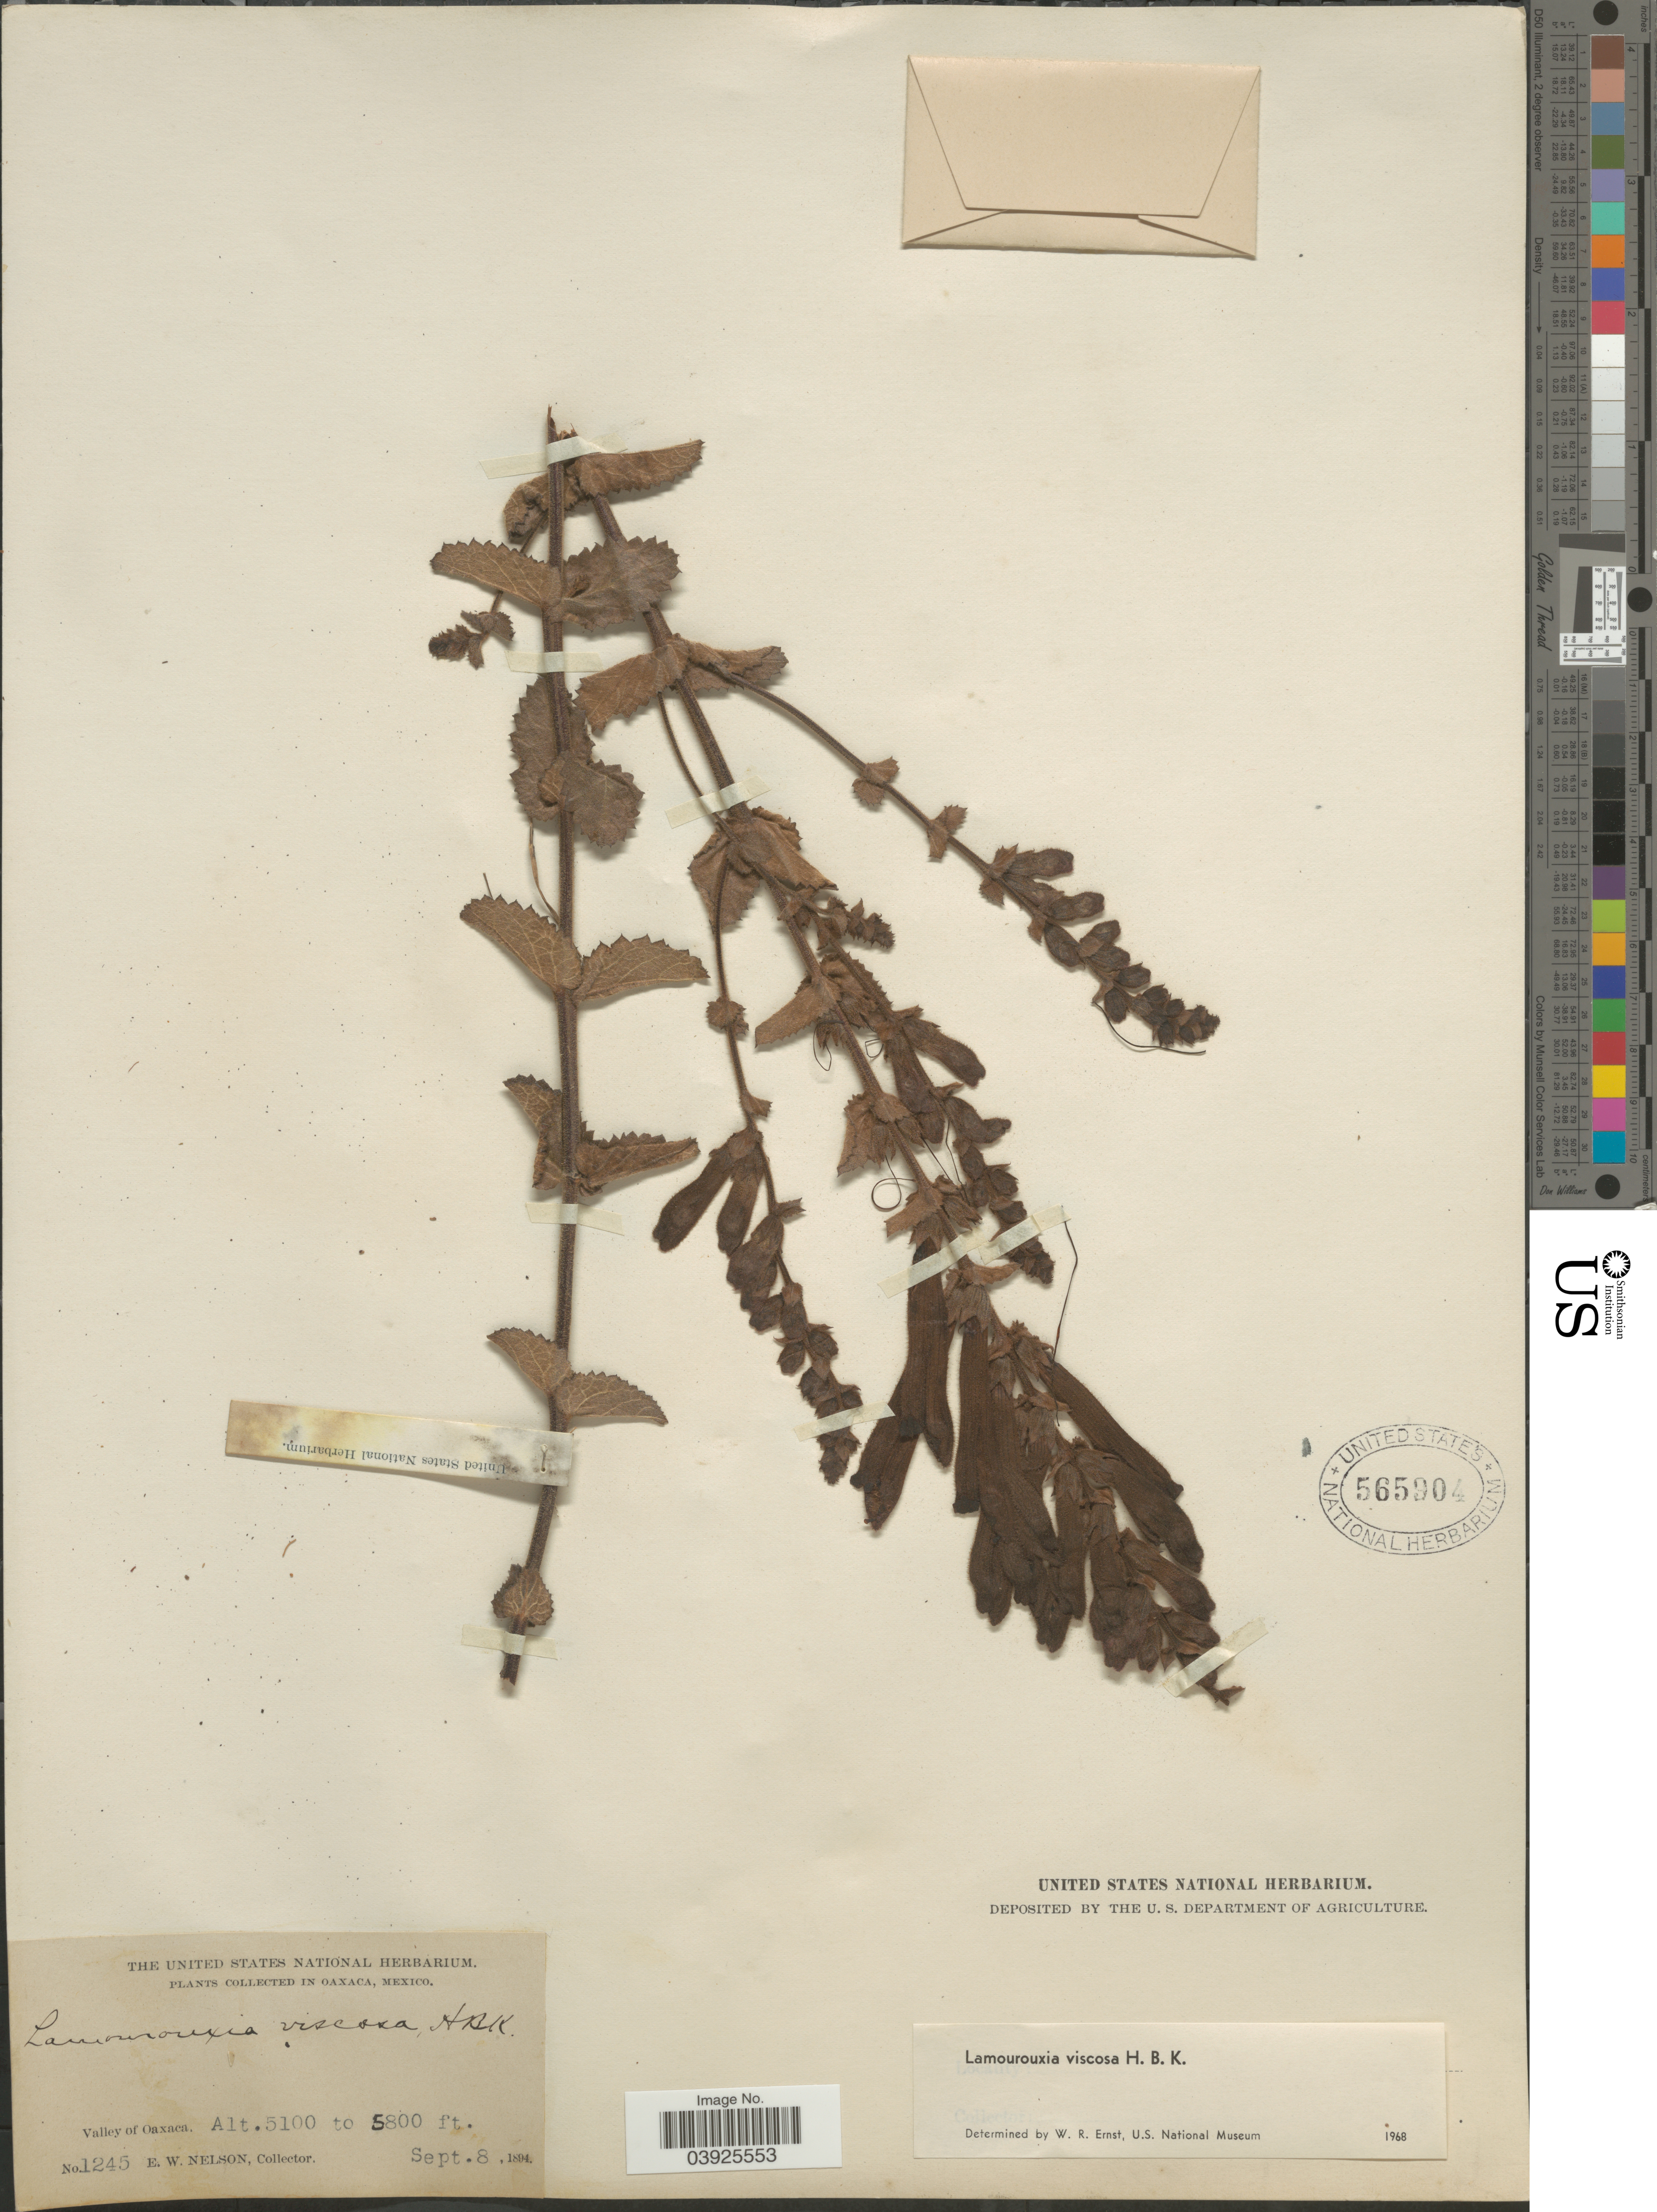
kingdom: Plantae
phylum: Tracheophyta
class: Magnoliopsida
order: Lamiales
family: Orobanchaceae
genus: Lamourouxia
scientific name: Lamourouxia viscosa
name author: Kunth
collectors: E. W. Nelson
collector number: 1245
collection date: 1894-09-08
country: Mexico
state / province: Oaxaca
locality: Valley of Oaxaca.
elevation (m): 1554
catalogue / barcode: US 565904